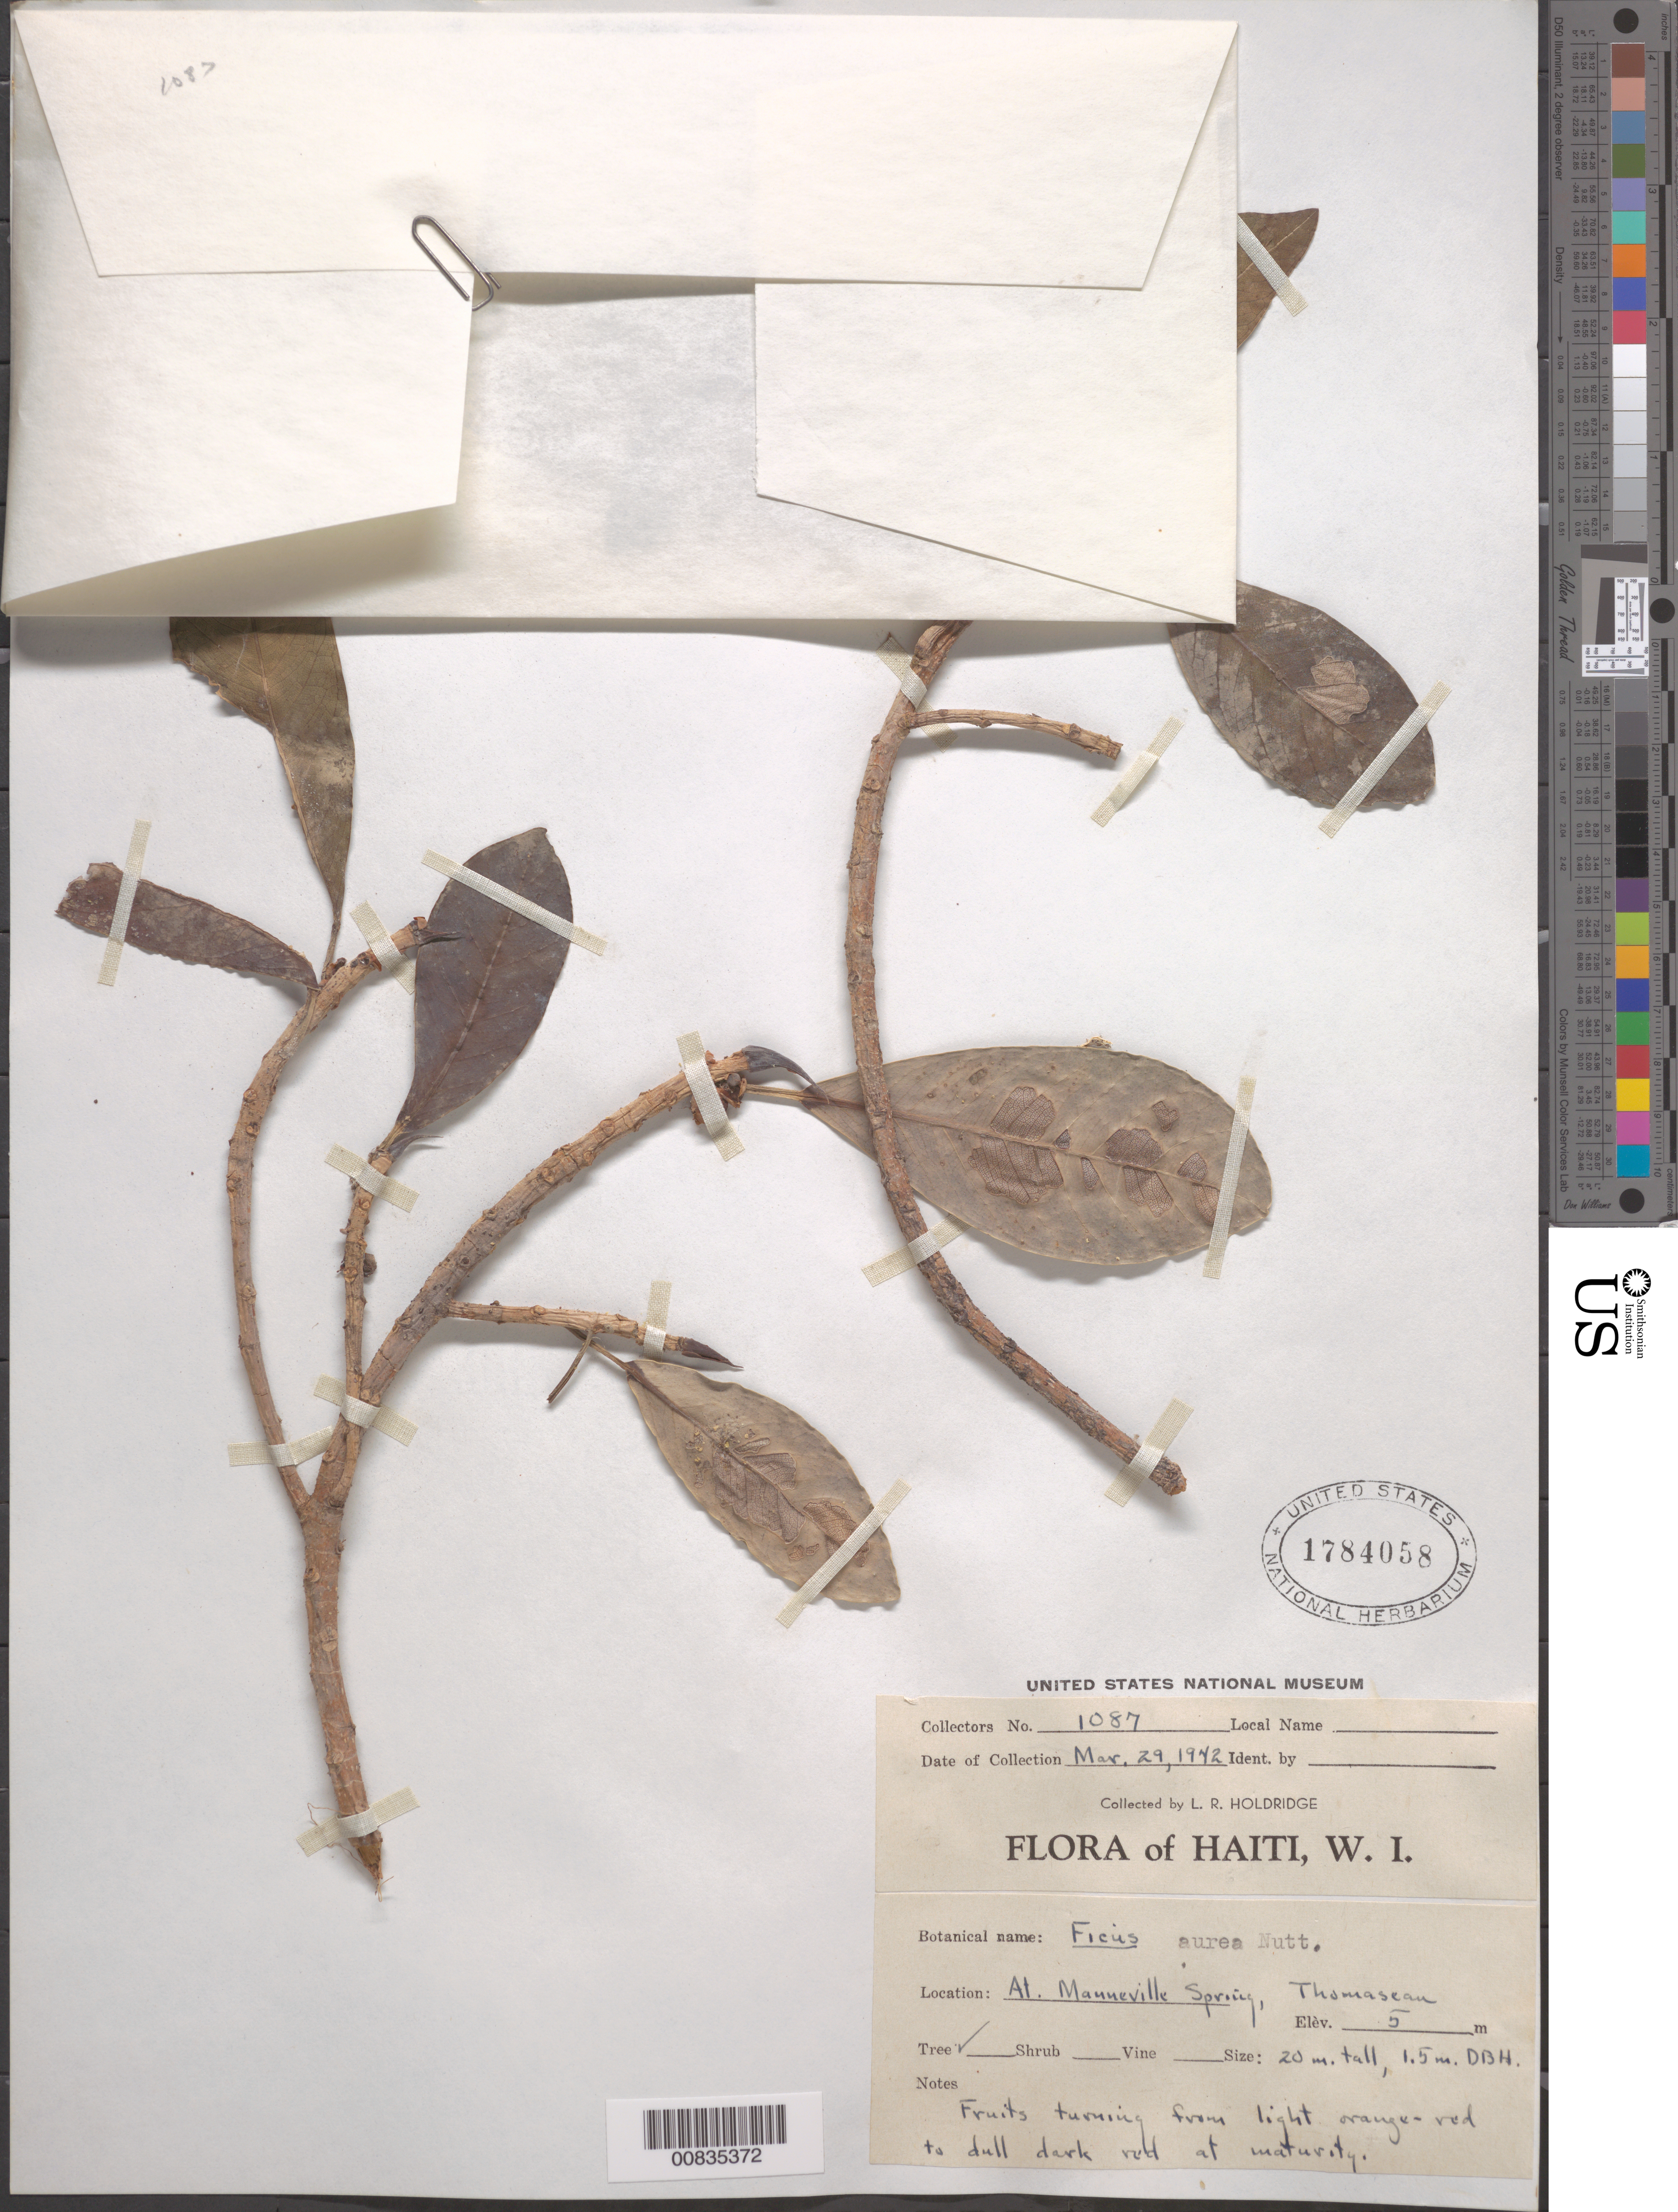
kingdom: Plantae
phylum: Tracheophyta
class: Magnoliopsida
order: Rosales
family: Moraceae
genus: Ficus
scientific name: Ficus aurea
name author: Nutt.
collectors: L. Holdridge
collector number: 1087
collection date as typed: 29 Mar 1942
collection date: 1942-03-29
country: Haiti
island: Hispaniola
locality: Manneville Spring, Thomaseau.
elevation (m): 5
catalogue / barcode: US 1784058